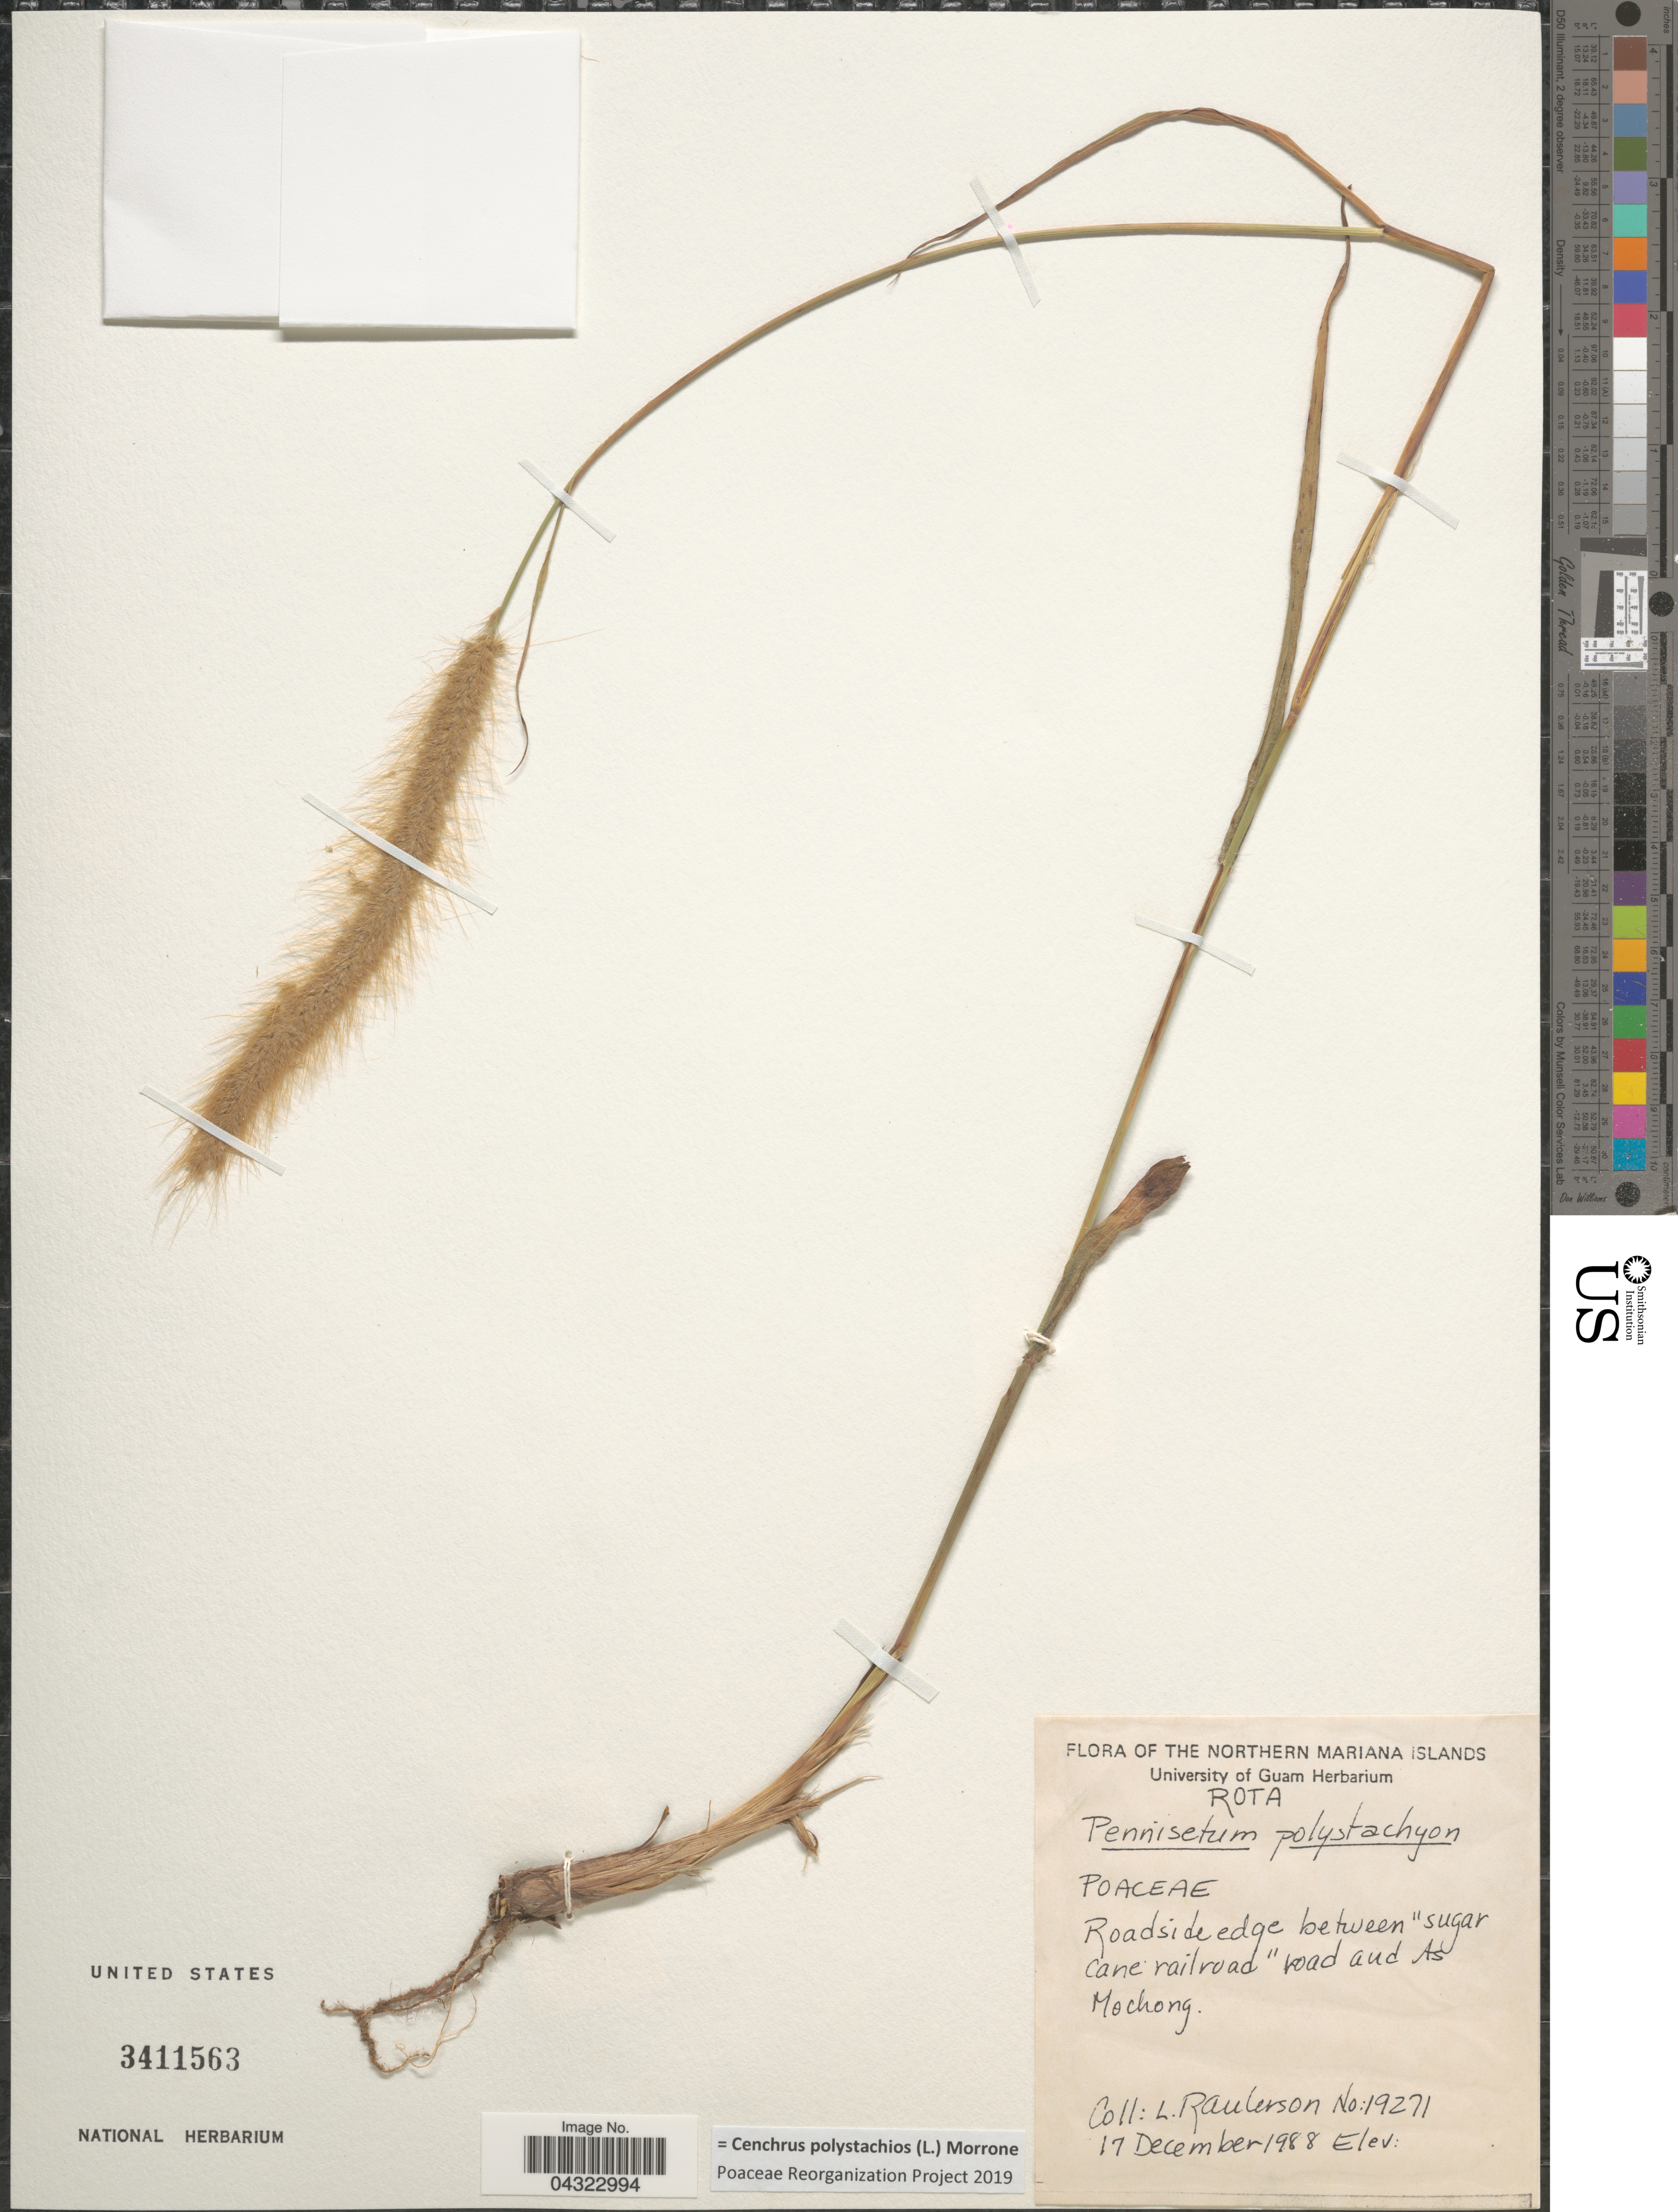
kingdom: Plantae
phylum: Tracheophyta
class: Liliopsida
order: Poales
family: Poaceae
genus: Cenchrus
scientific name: Cenchrus polystachios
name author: (L.) Morrone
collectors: L. Raulerson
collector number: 19271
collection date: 1988-12-17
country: Northern Mariana Islands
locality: Rota. Roadside edge between "sugar cane railroad" road and As Mochong.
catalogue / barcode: US 3411563